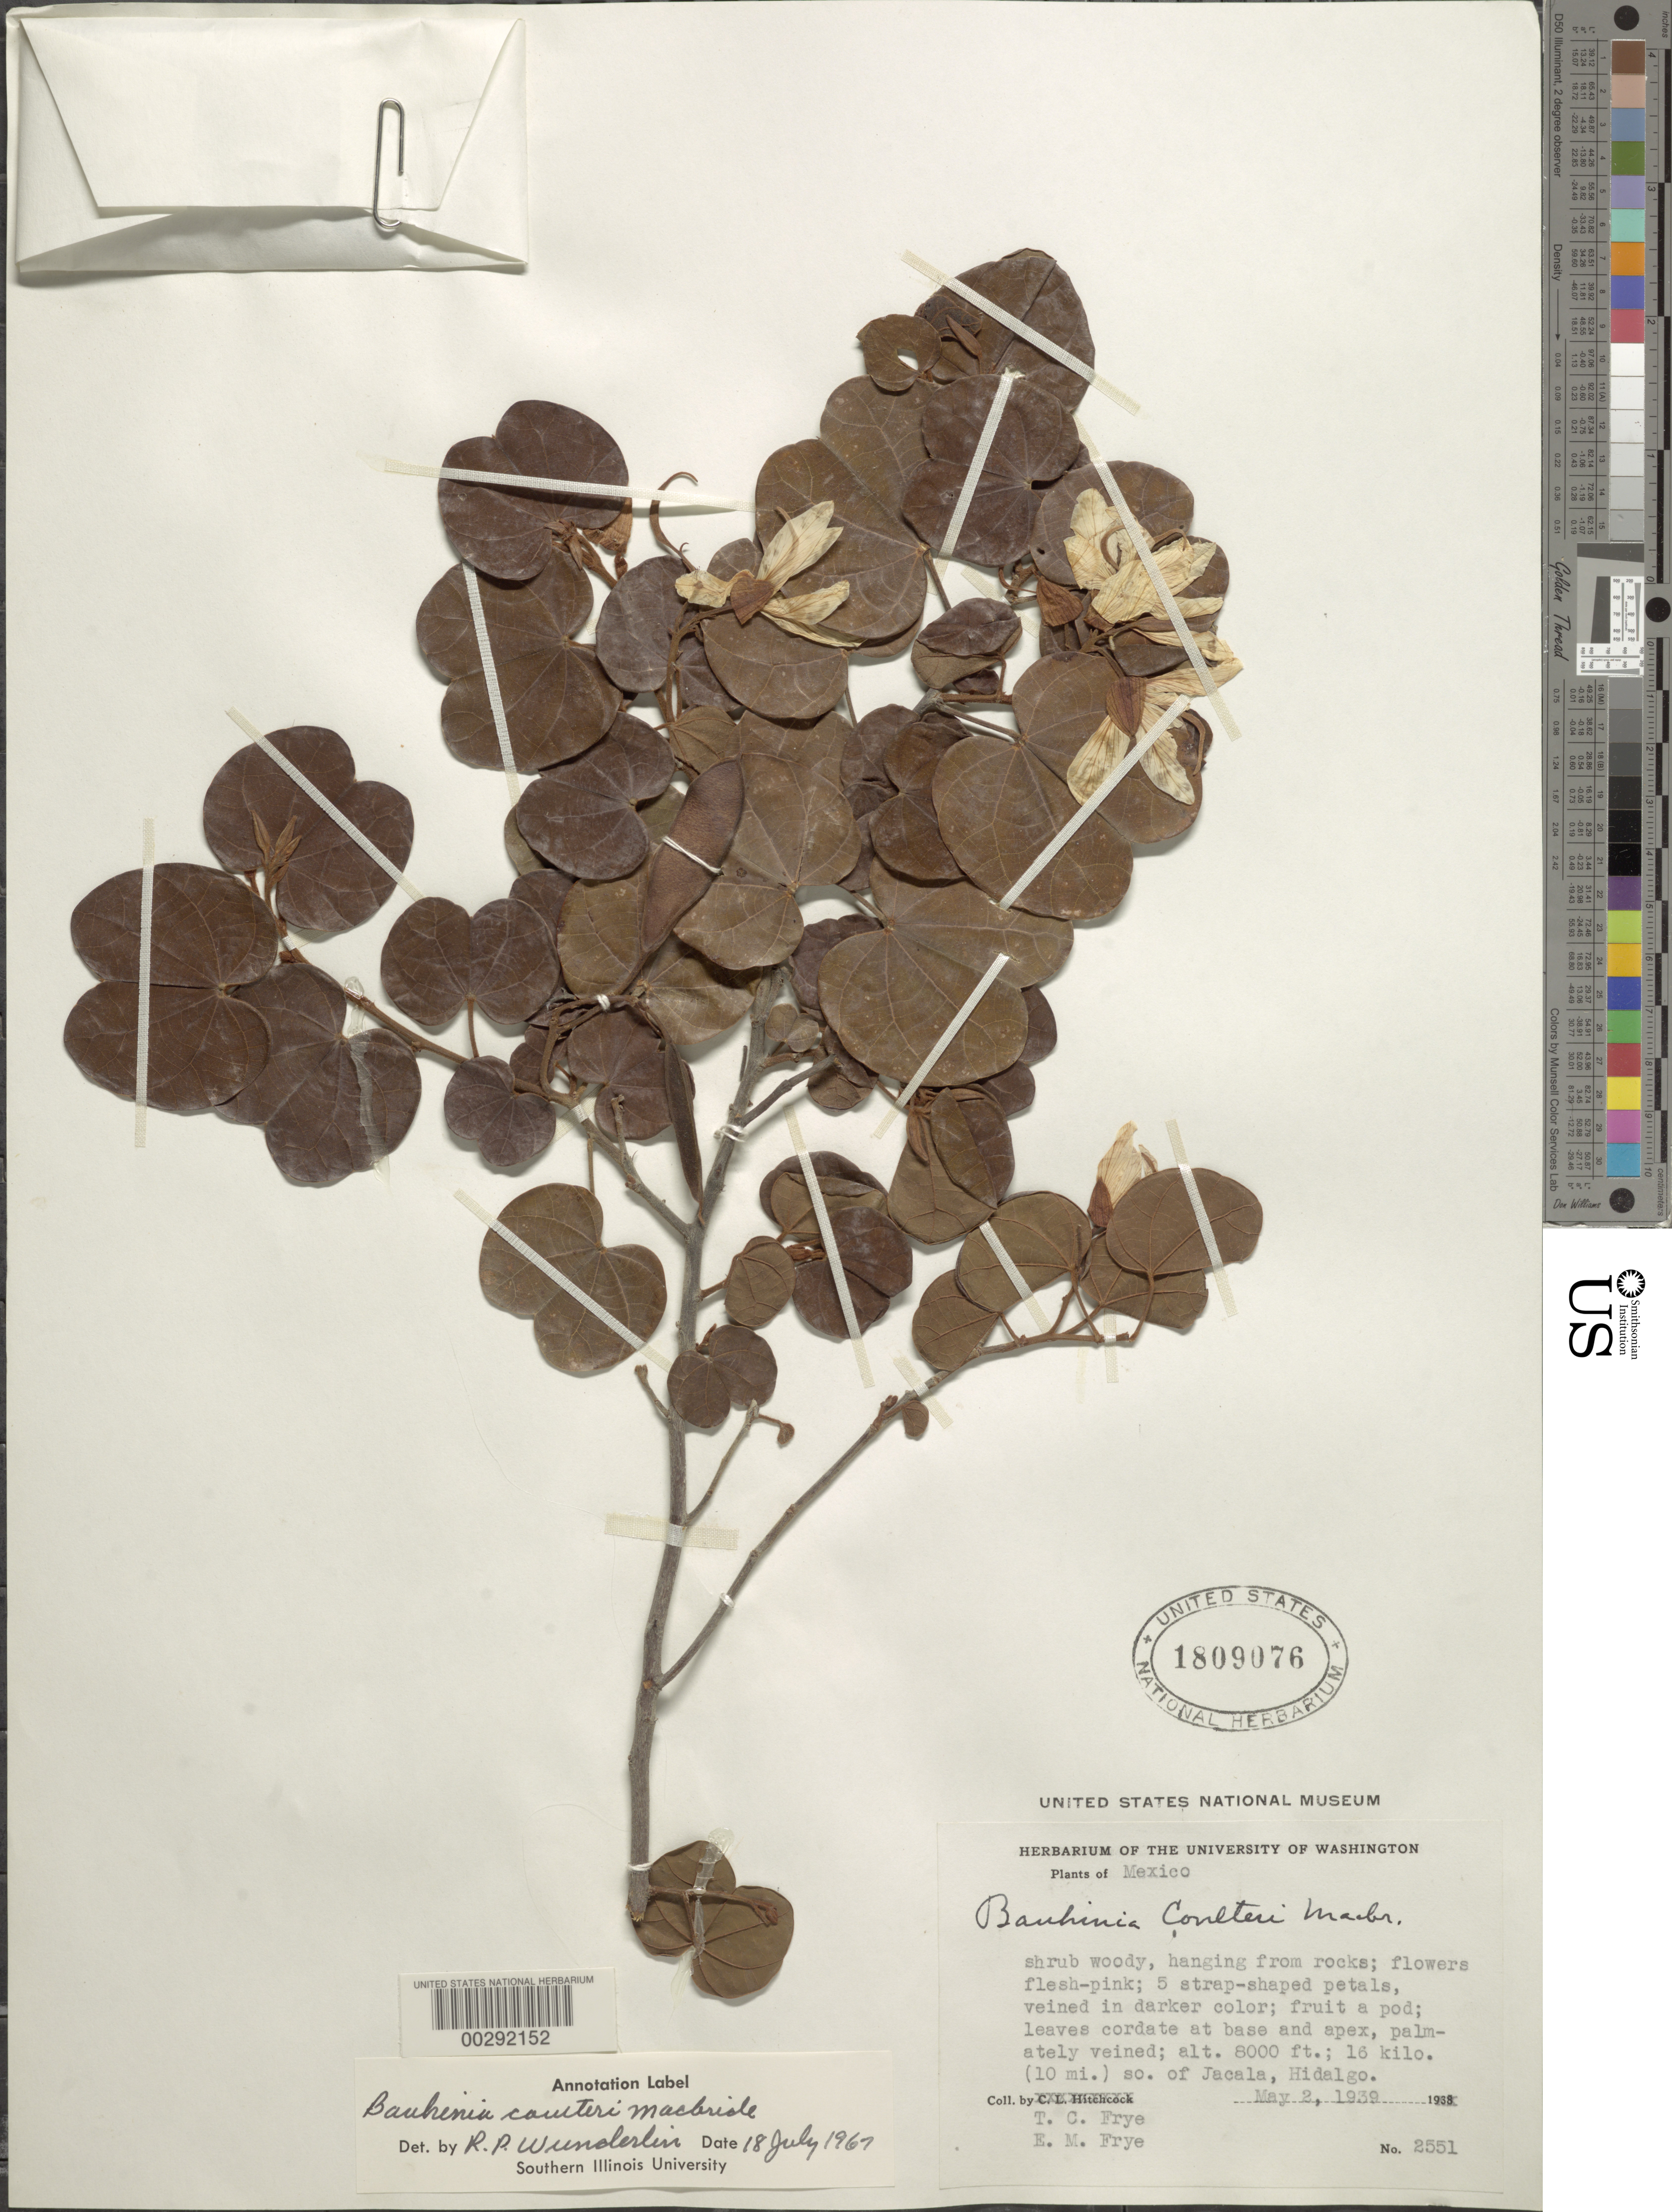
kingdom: Plantae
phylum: Tracheophyta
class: Magnoliopsida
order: Fabales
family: Fabaceae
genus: Bauhinia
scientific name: Bauhinia coulteri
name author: J.F. Macbr.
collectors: T. C. Frye & E. Frye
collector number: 2551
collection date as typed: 02 May 1939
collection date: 1939-05-02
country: Mexico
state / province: Hidalgo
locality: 10 mi S of Jacala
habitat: Hanging from rocks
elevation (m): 2438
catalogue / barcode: US 1809076